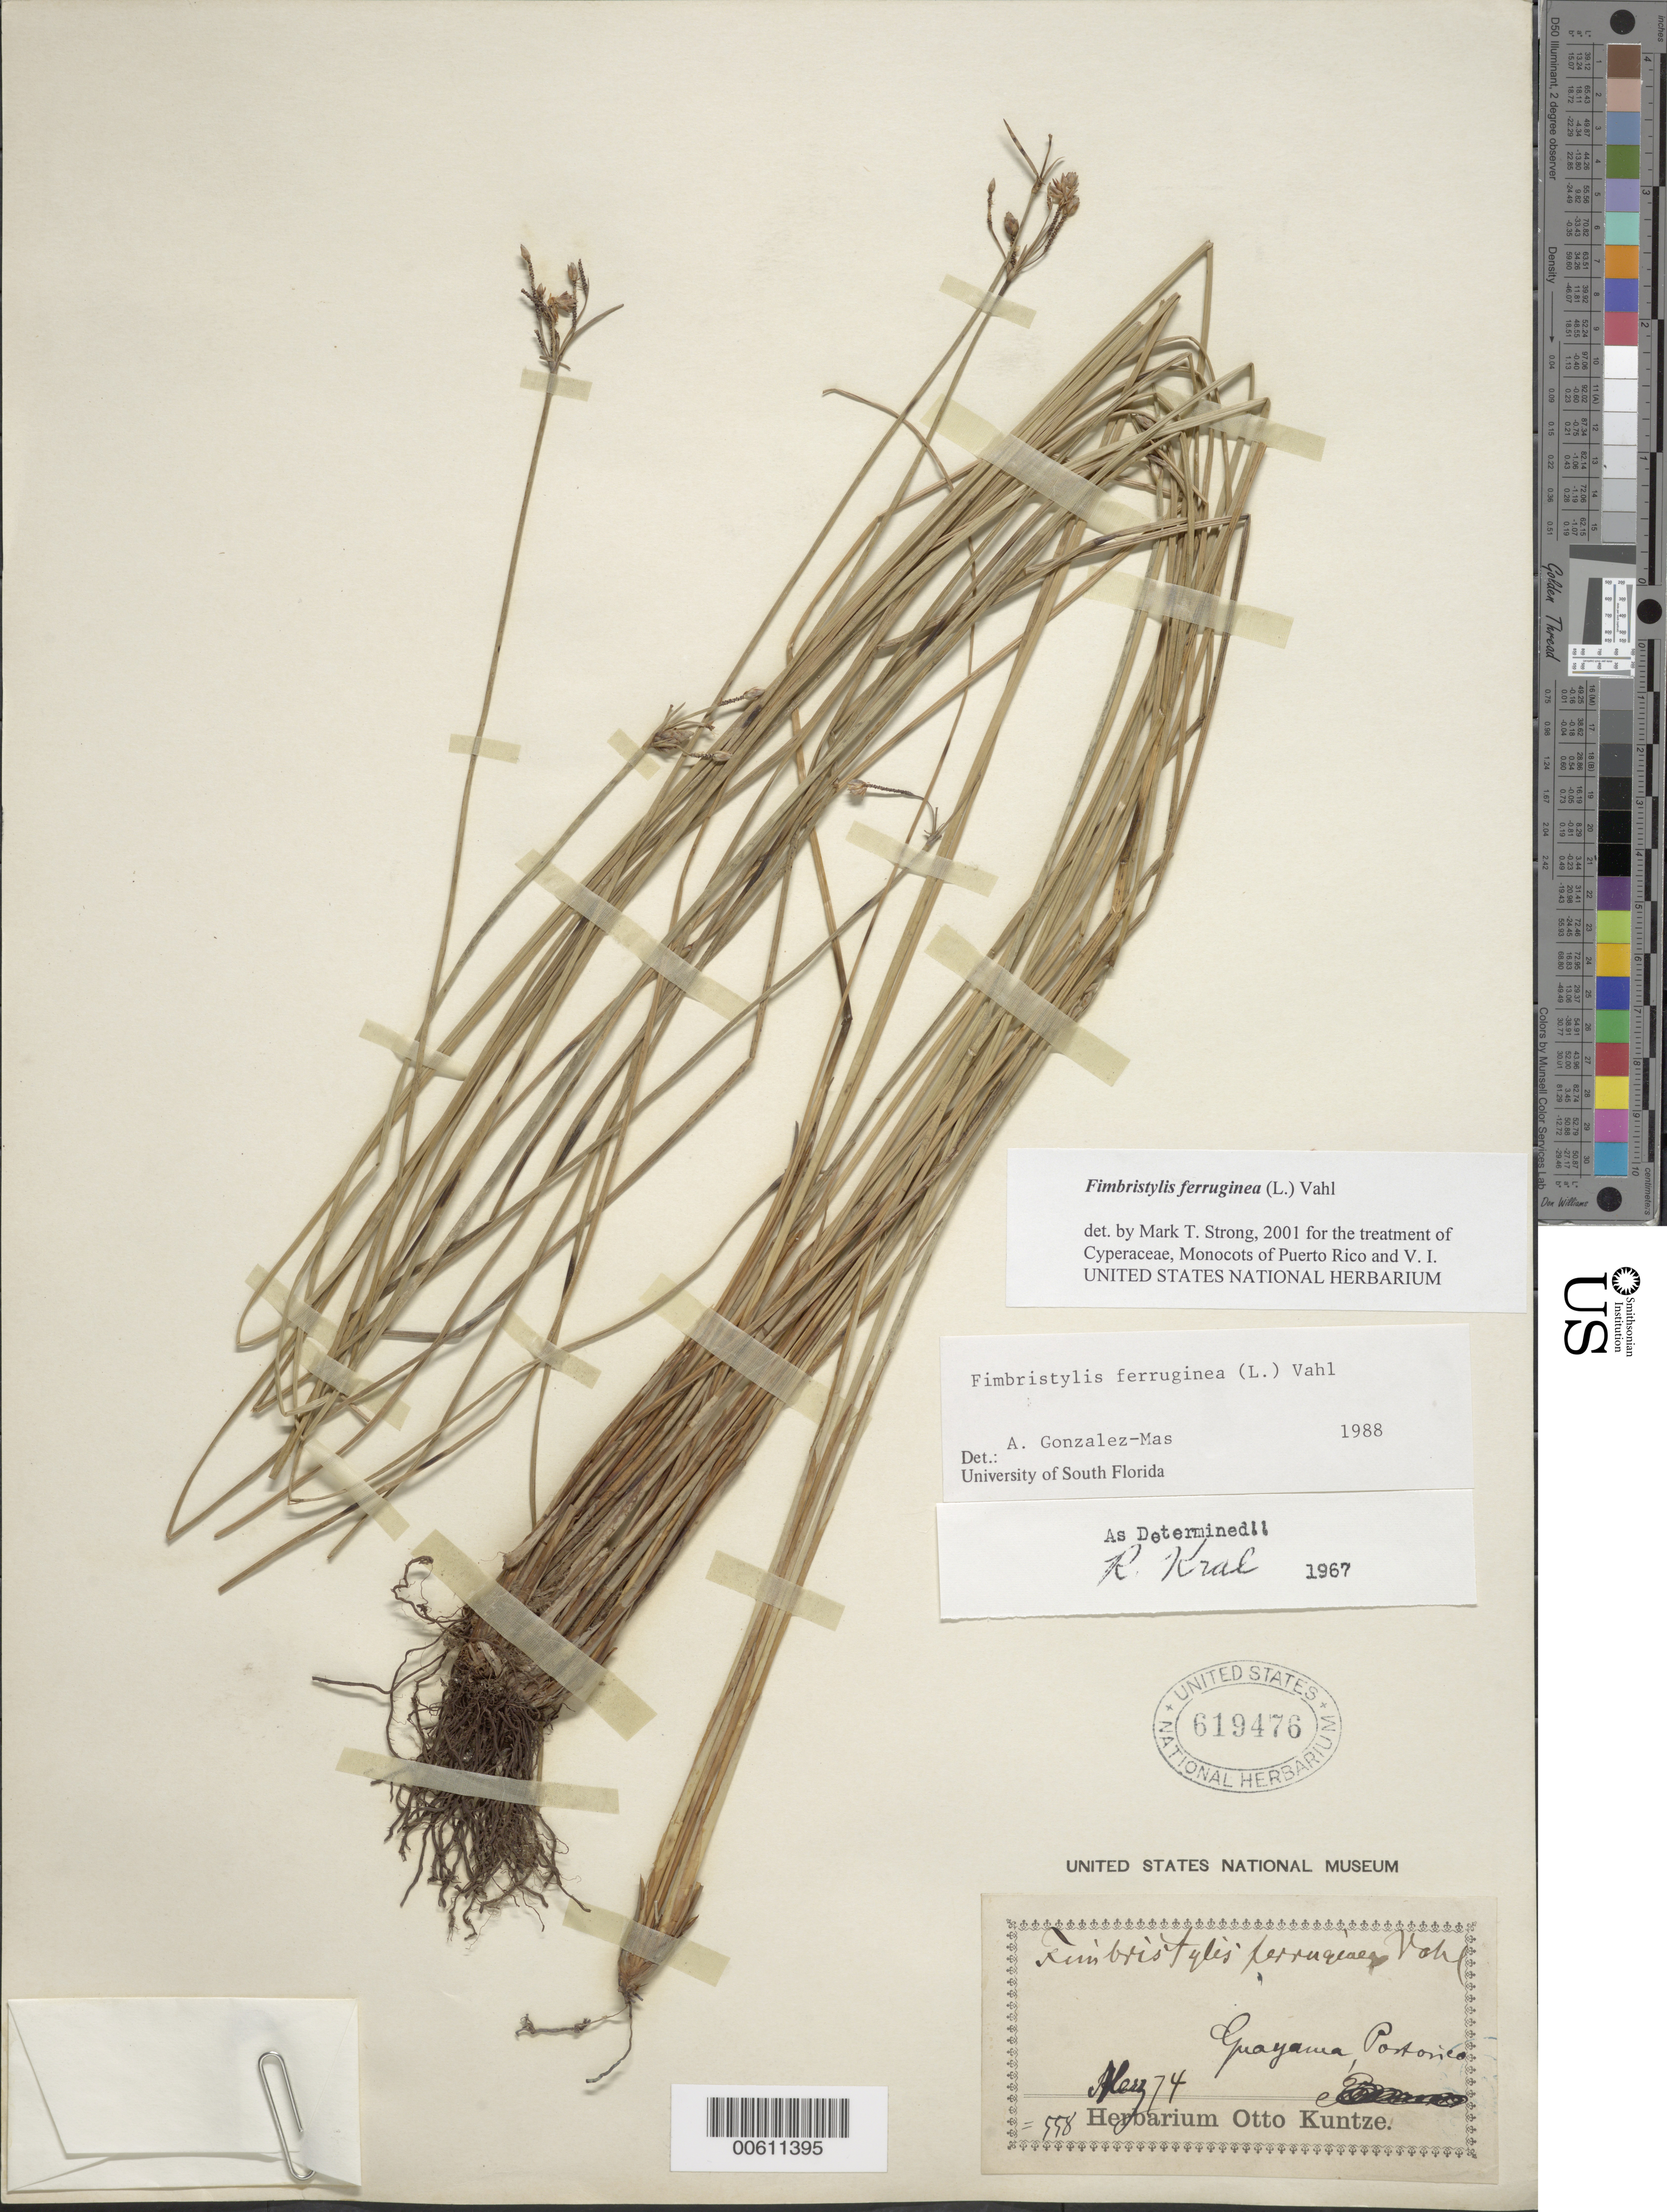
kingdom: Plantae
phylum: Tracheophyta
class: Liliopsida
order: Poales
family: Cyperaceae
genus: Fimbristylis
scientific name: Fimbristylis ferruginea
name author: (L.) Vahl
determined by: Strong, M. T., (US), Smithsonian Institution - National Museum of Natural History (UNITED STATES)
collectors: C.E.O. Kuntze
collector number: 558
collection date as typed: May 1874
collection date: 1874-05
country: Puerto Rico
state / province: Cayey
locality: Guayama.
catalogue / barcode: US 619476